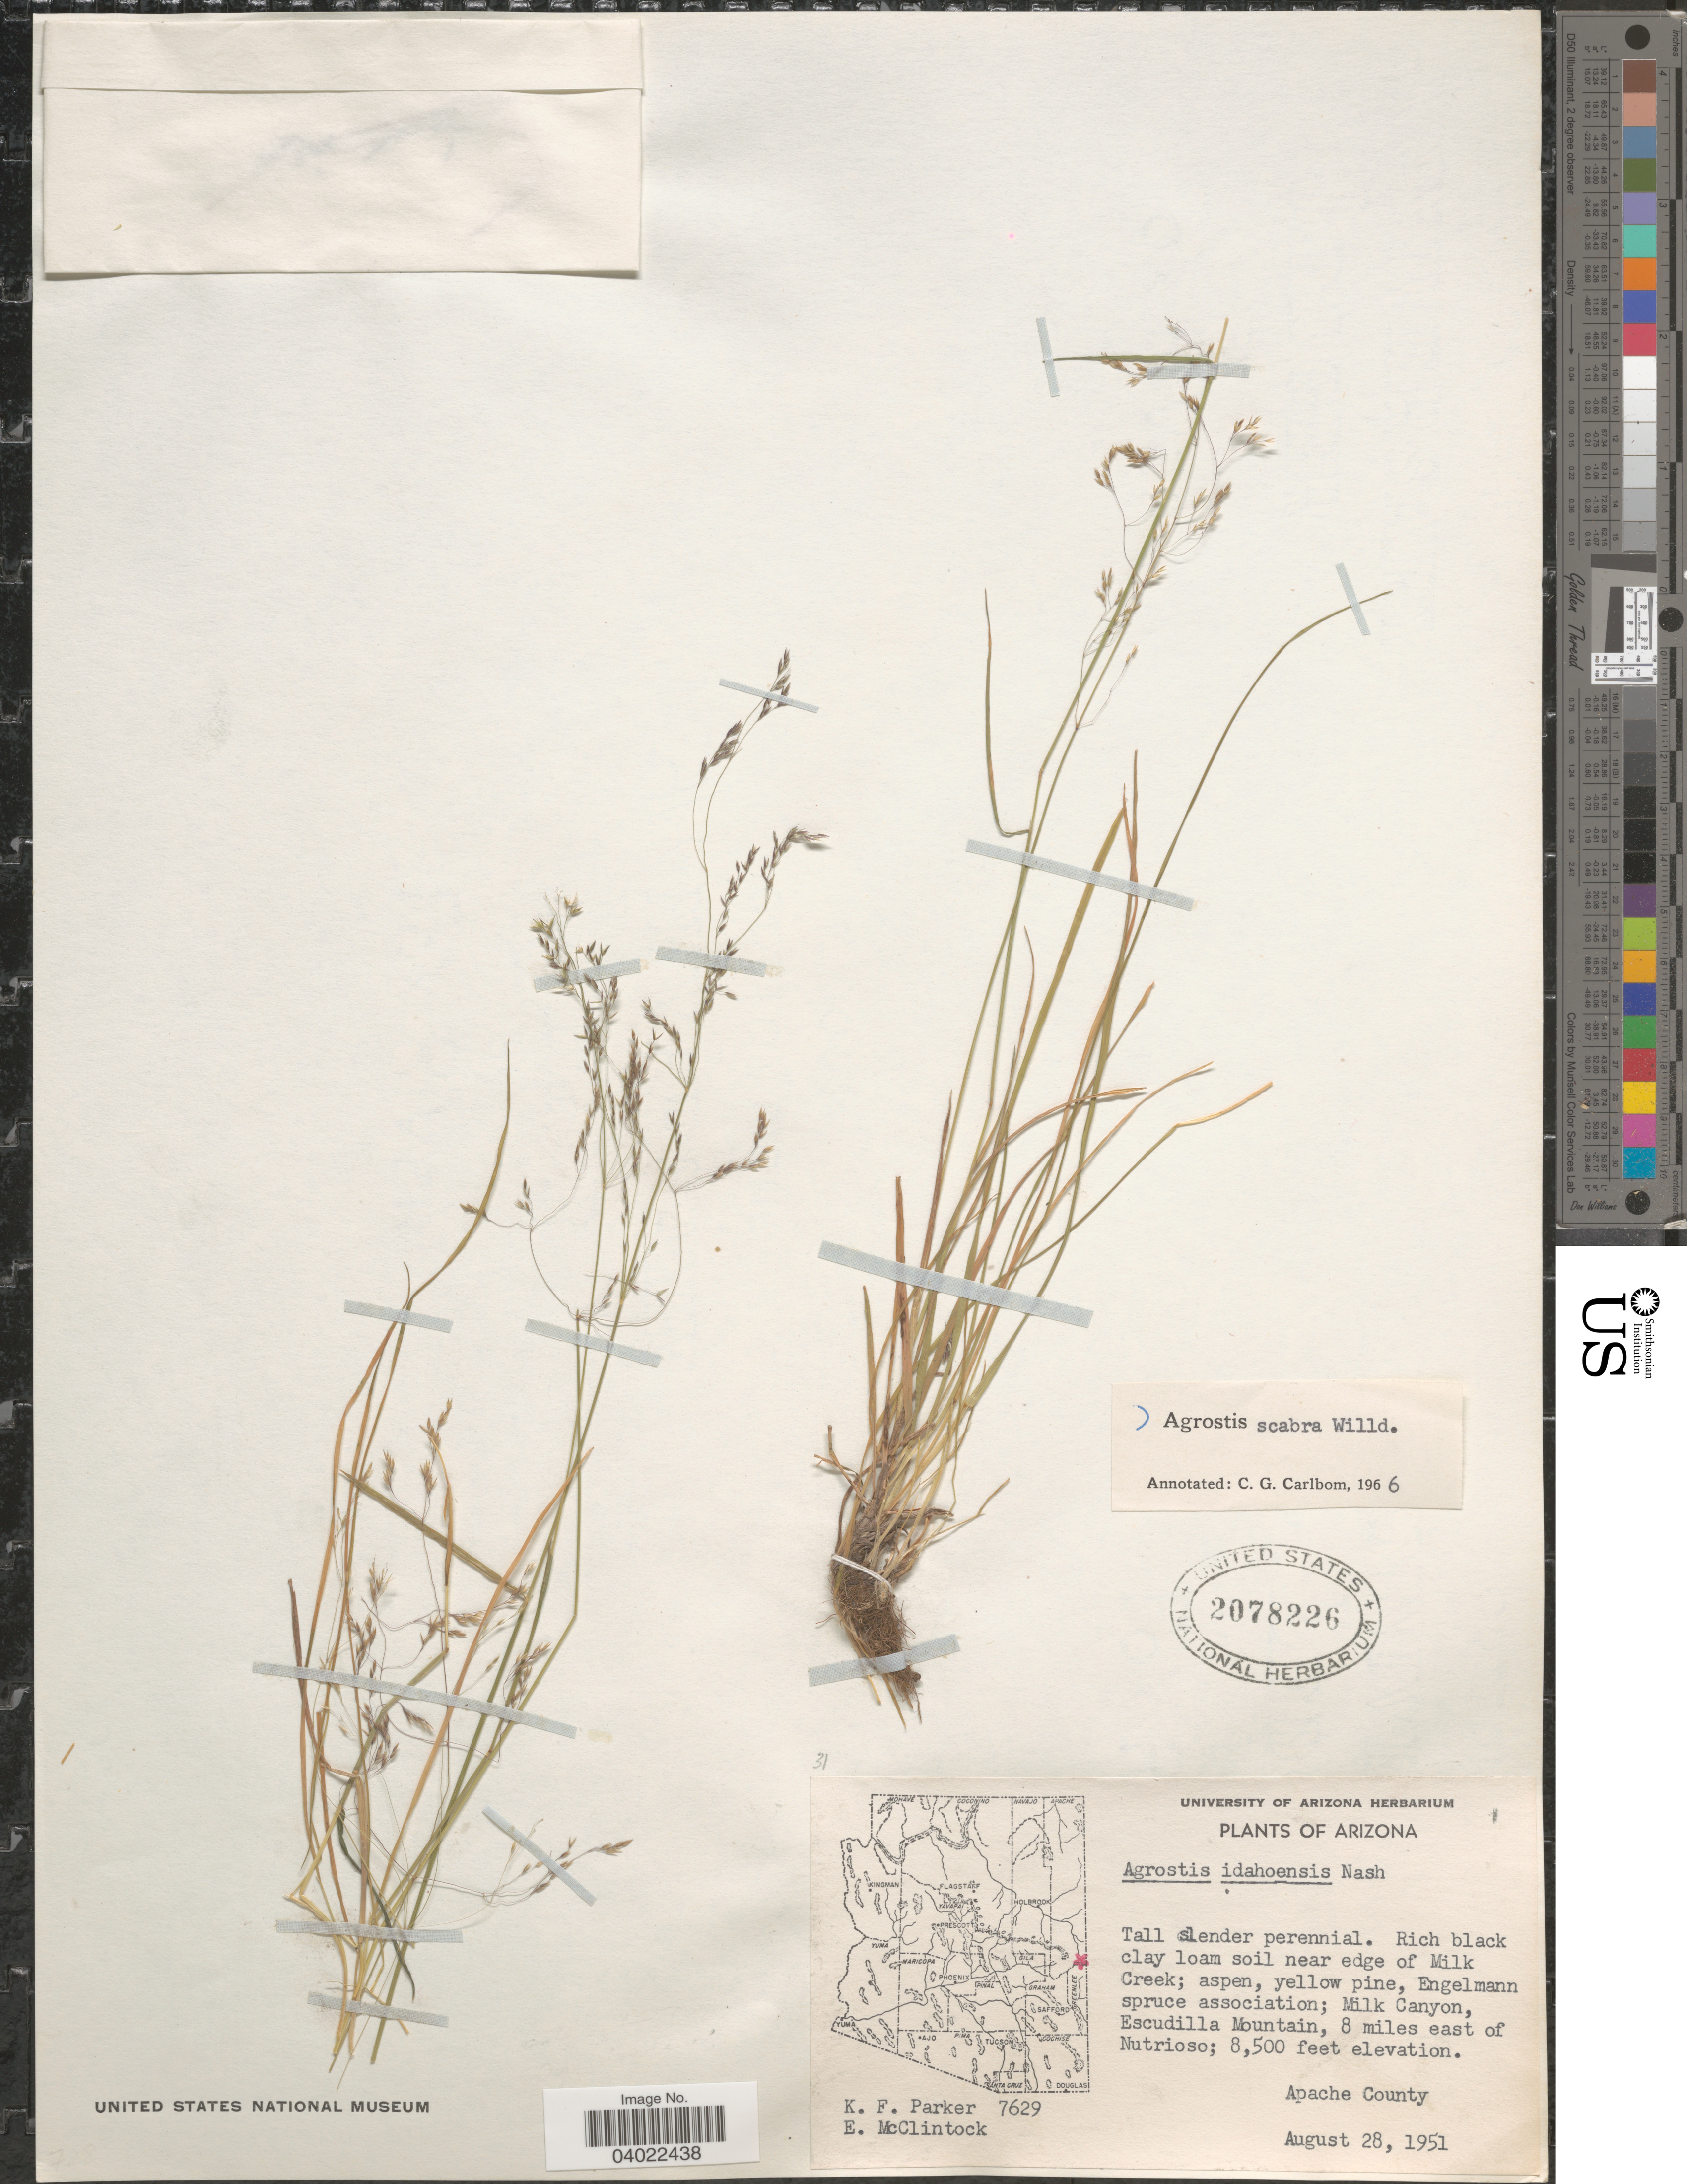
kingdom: Plantae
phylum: Tracheophyta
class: Liliopsida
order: Poales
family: Poaceae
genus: Agrostis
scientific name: Agrostis scabra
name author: Willd.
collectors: K. F. Parker & E. McClintock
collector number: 7629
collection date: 1951-08-28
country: United States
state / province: Arizona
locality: Rich black clay loam soil near edge of Milk Creek; Engelmann spruce association; Milk Canyon, Escudilla Mountain, 8 miles east of Nutrioso. Apache County.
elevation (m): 2591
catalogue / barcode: US 2078226